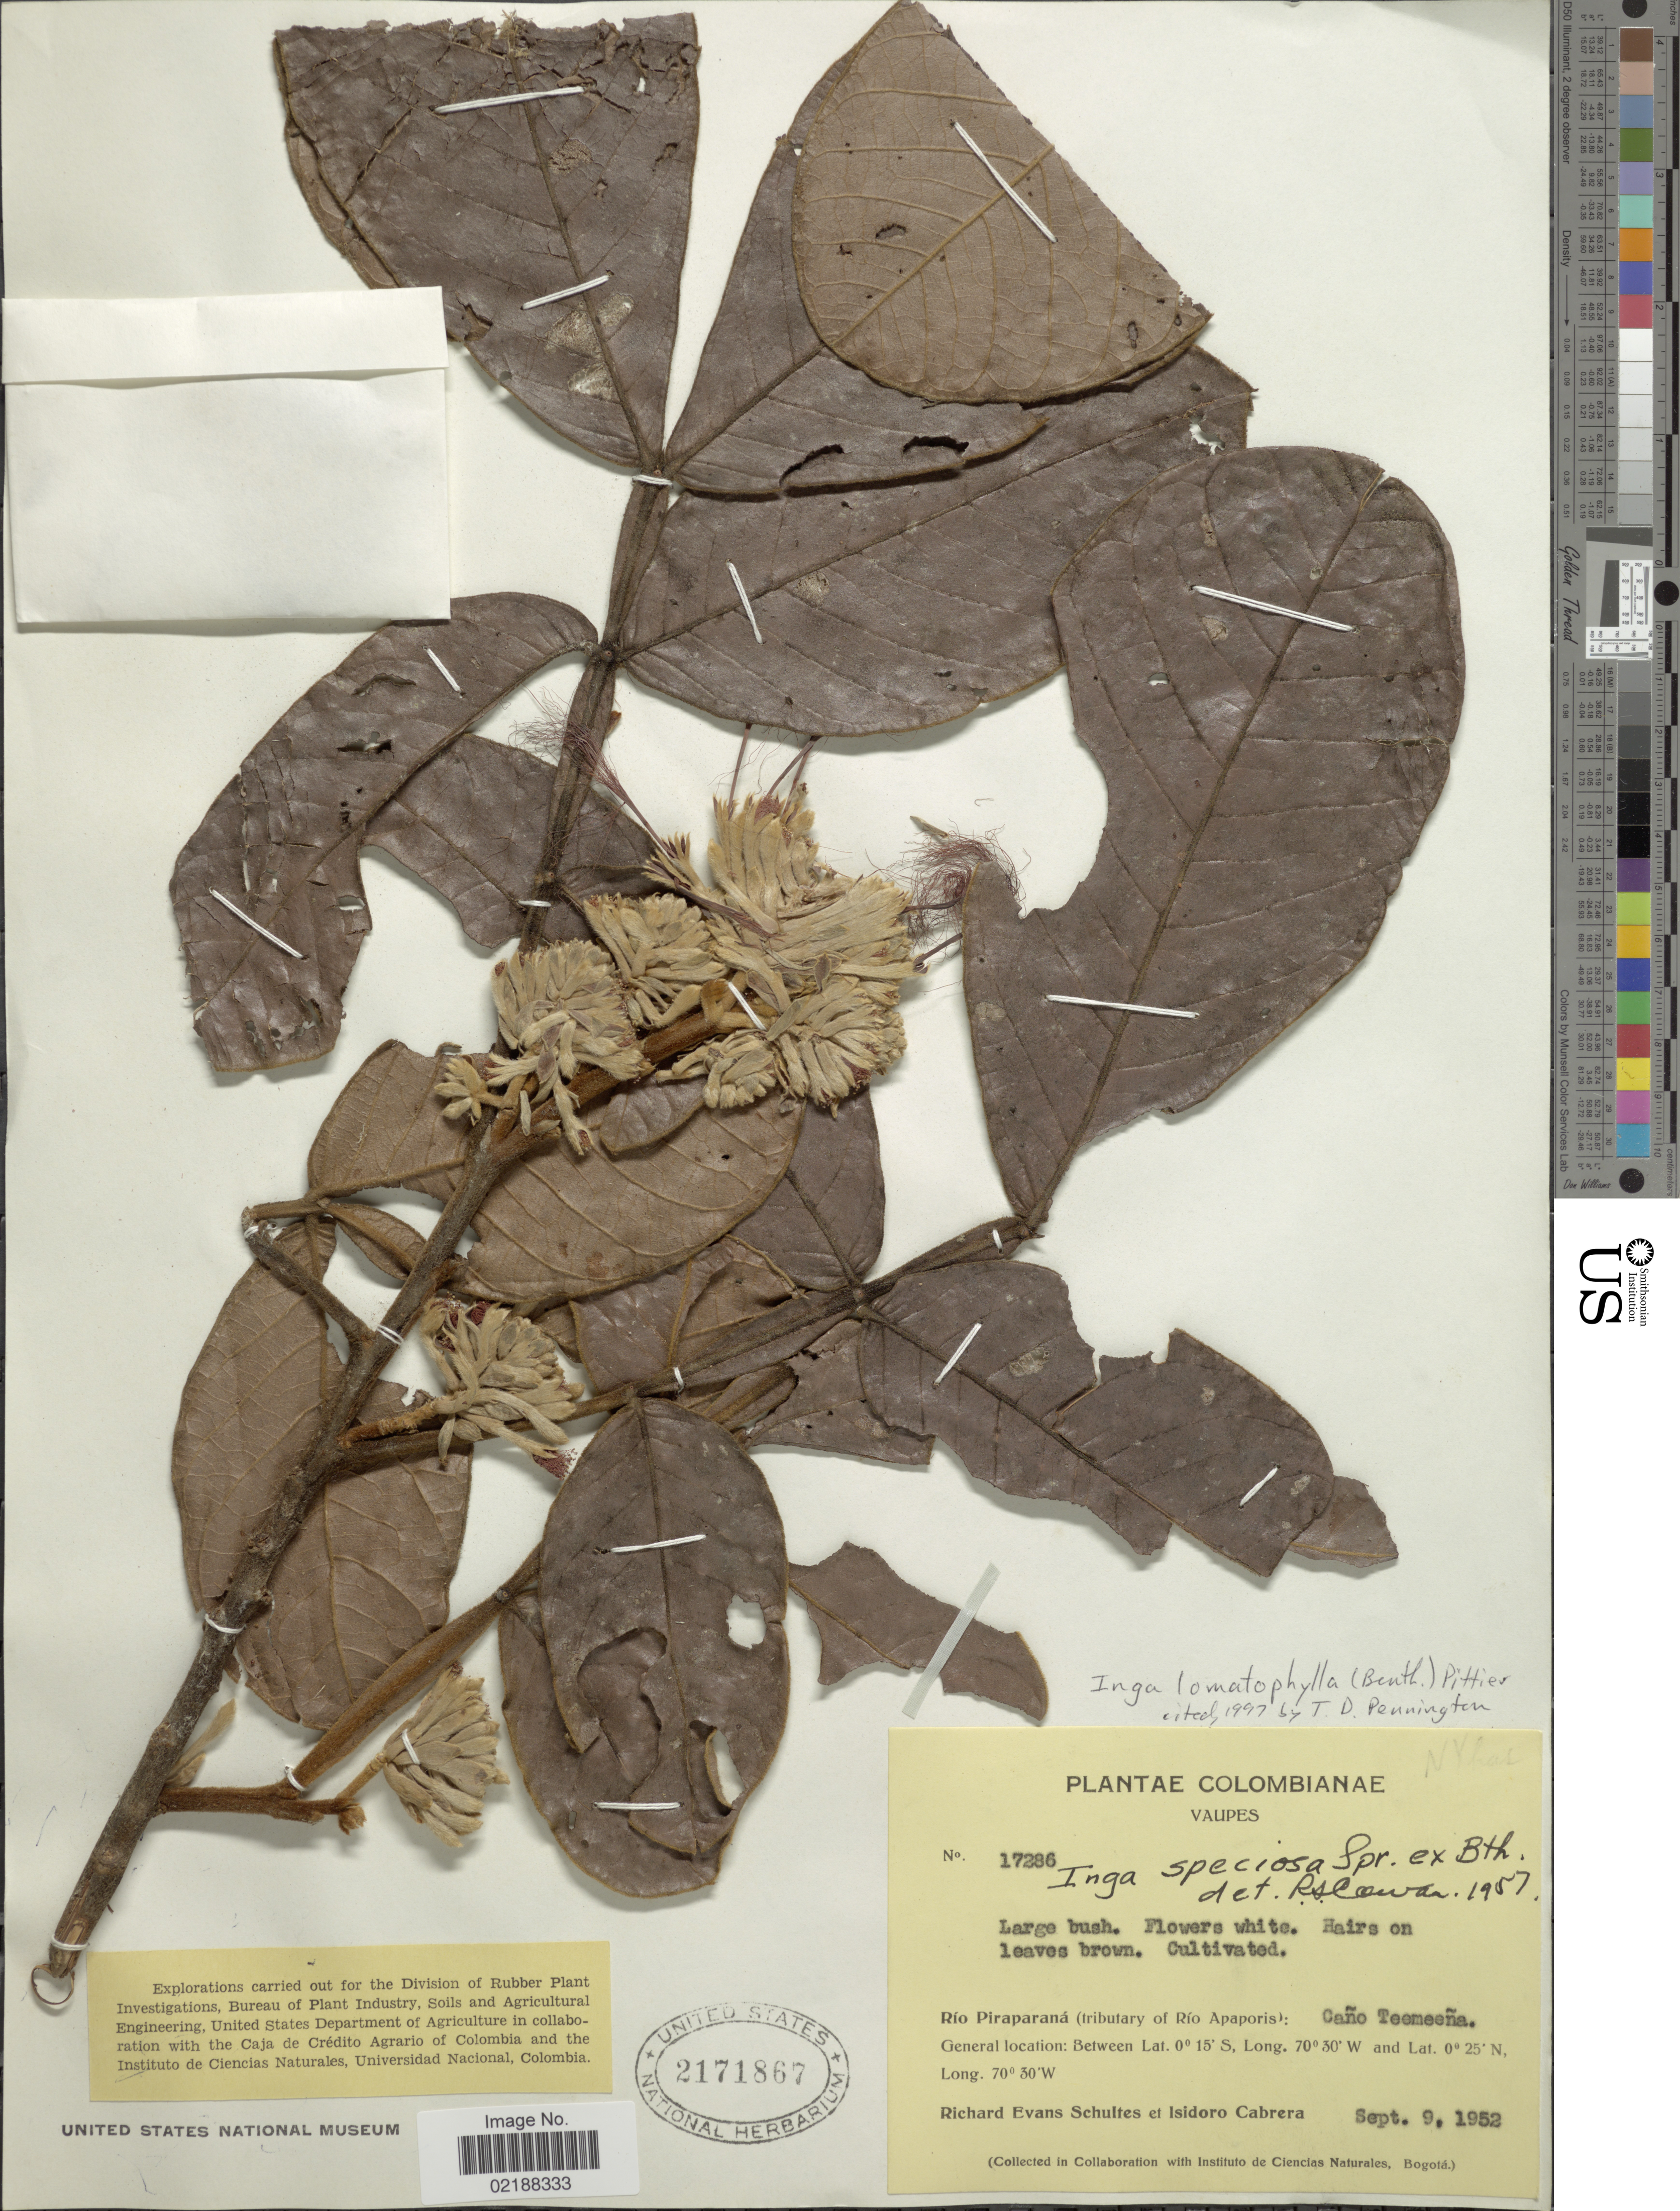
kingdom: Plantae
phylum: Tracheophyta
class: Magnoliopsida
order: Fabales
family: Fabaceae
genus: Inga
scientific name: Inga lomatophylla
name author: (Benth.) Pittier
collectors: R. E. Schultes & I. Cabrera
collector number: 17286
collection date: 1952-09-09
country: Colombia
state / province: Vaupés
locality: Rio Piraparana (tributary of Rio Apaporis); Cano Teemeena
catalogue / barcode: US 2171867